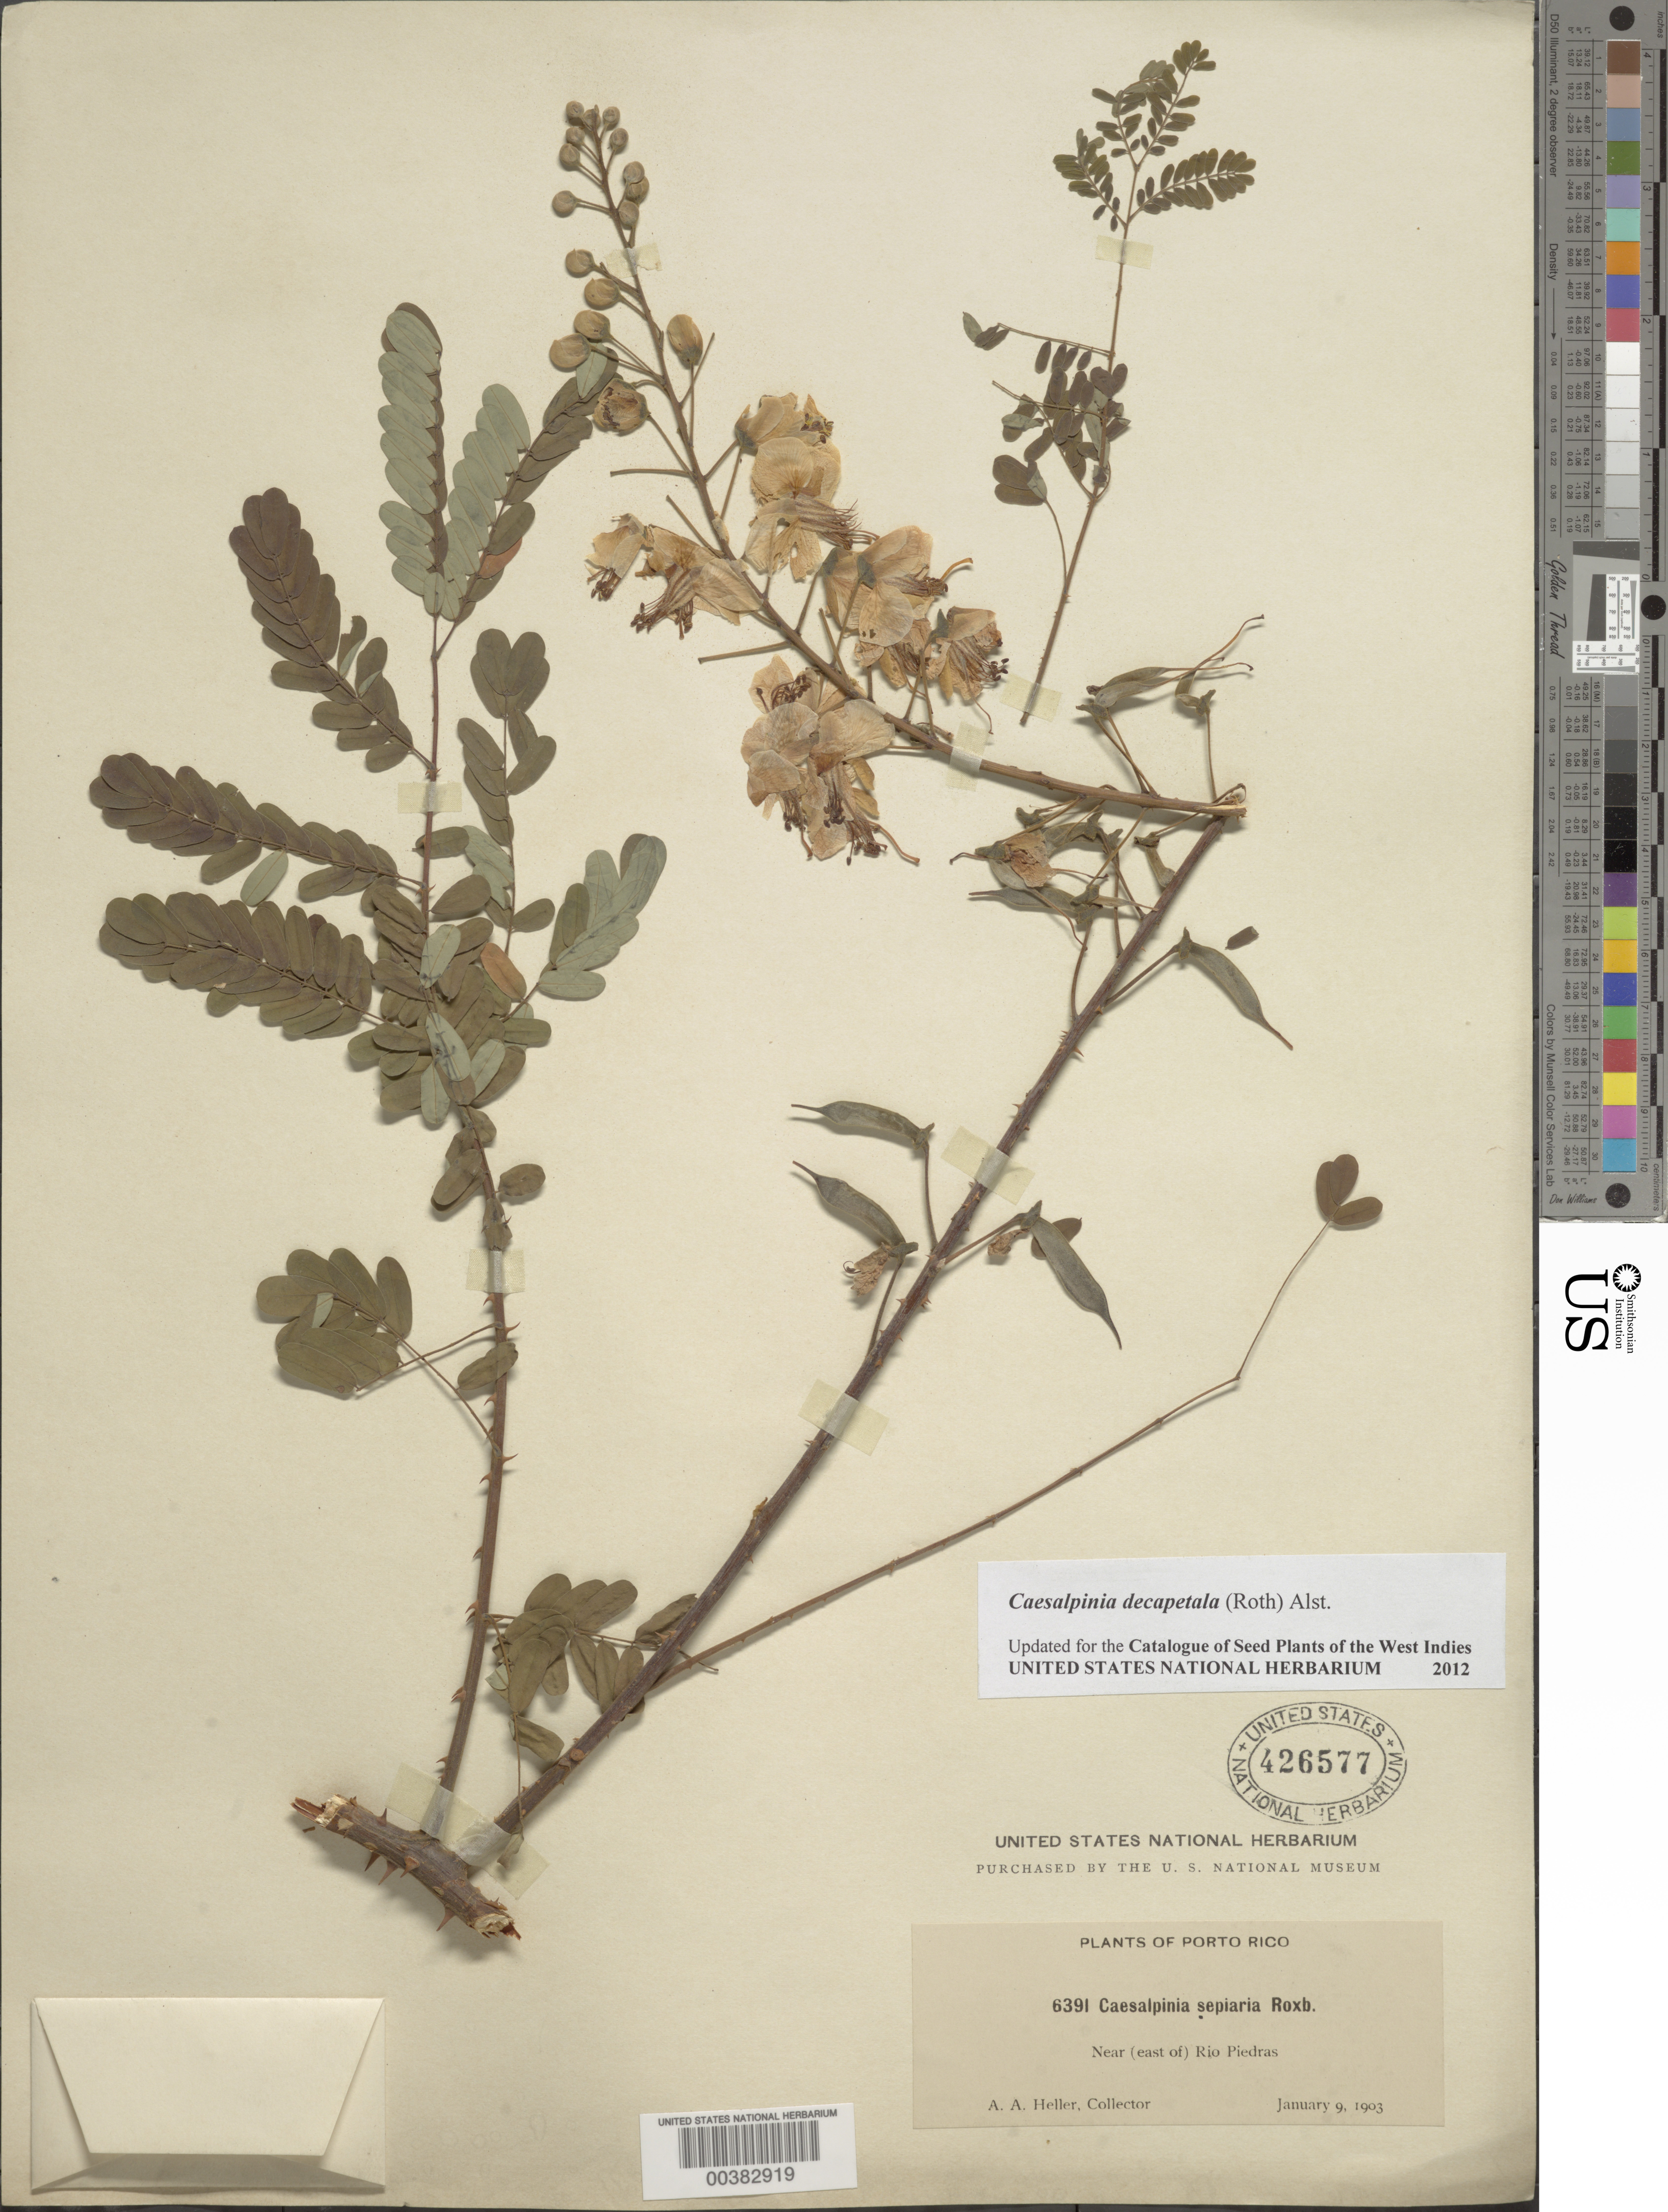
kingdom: Plantae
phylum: Tracheophyta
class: Magnoliopsida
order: Fabales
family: Fabaceae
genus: Biancaea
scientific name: Biancaea decapetala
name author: (Roth) O. Deg.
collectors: A. A. Heller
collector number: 6391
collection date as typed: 09 Jan 1903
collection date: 1903-01-09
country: Puerto Rico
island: Greater Antilles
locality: Near (e of) rio piedras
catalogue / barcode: US 426577